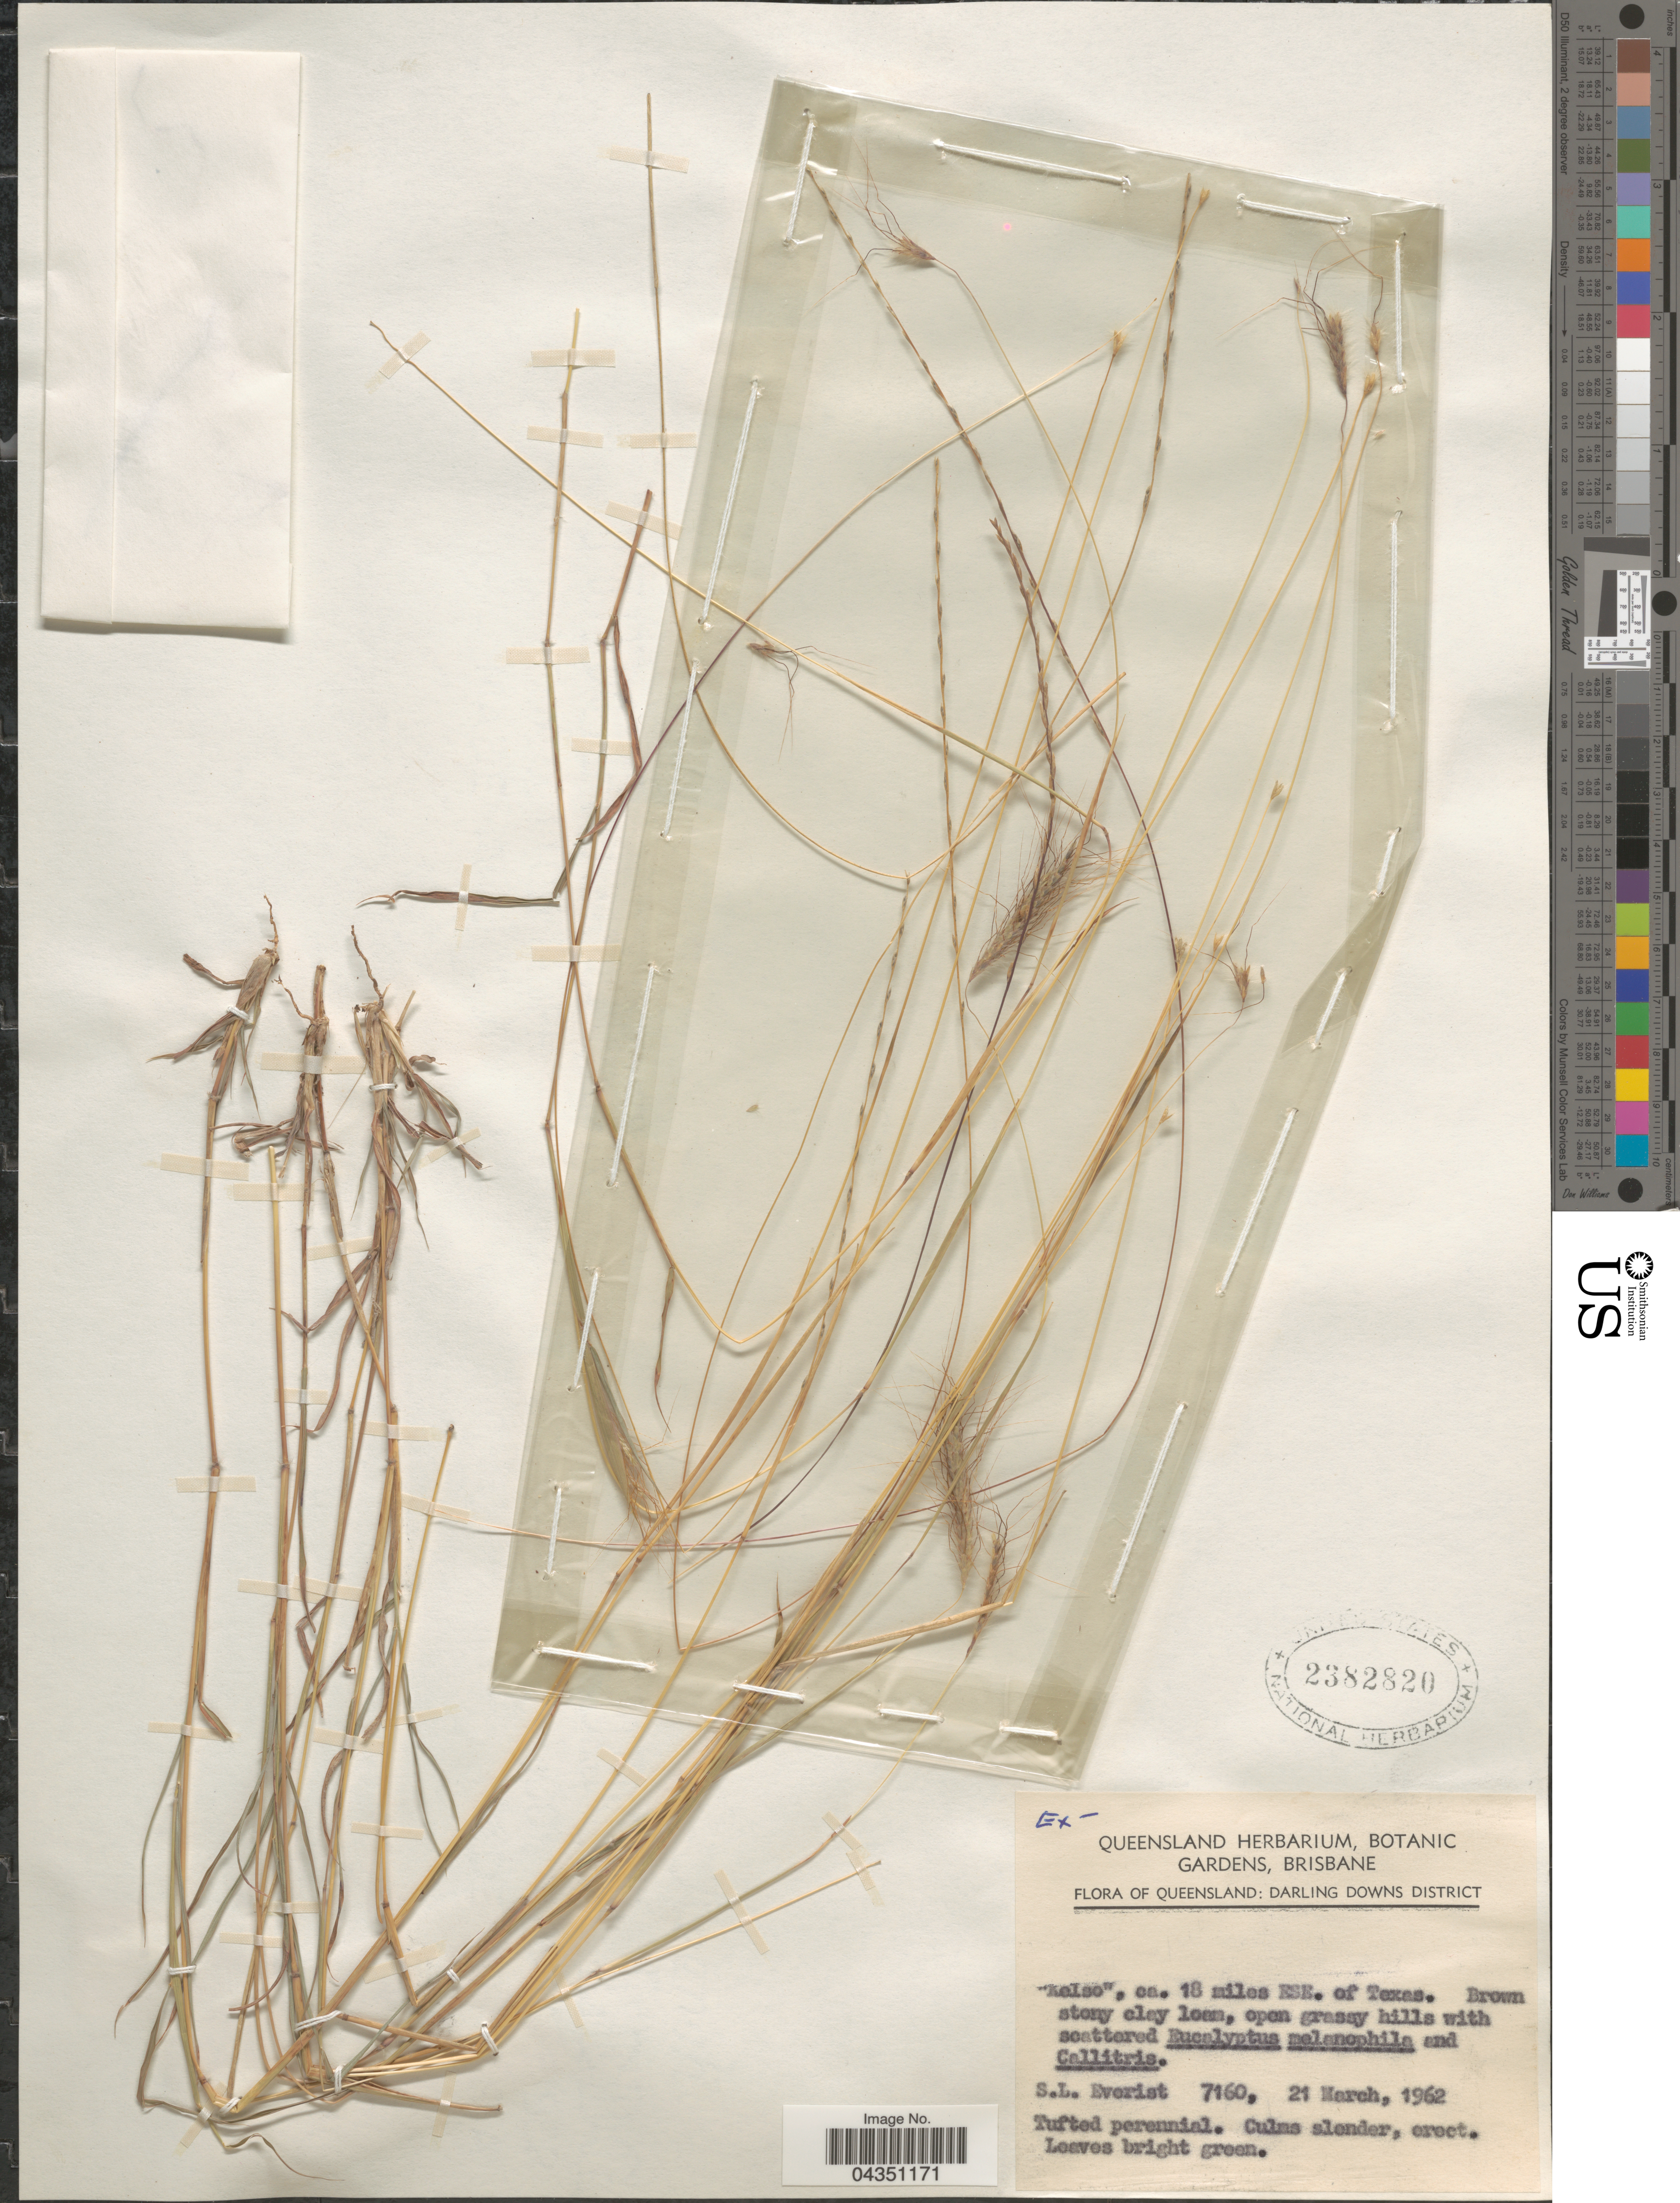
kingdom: Plantae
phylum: Tracheophyta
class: Liliopsida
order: Poales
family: Poaceae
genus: Dichanthium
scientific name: Dichanthium sp.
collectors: S. Everist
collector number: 7160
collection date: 1962-03-21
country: Australia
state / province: Queensland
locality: Darling Downs District. "Kelso", ca. 18 miles ESE. of Texas.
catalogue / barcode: US 2382820